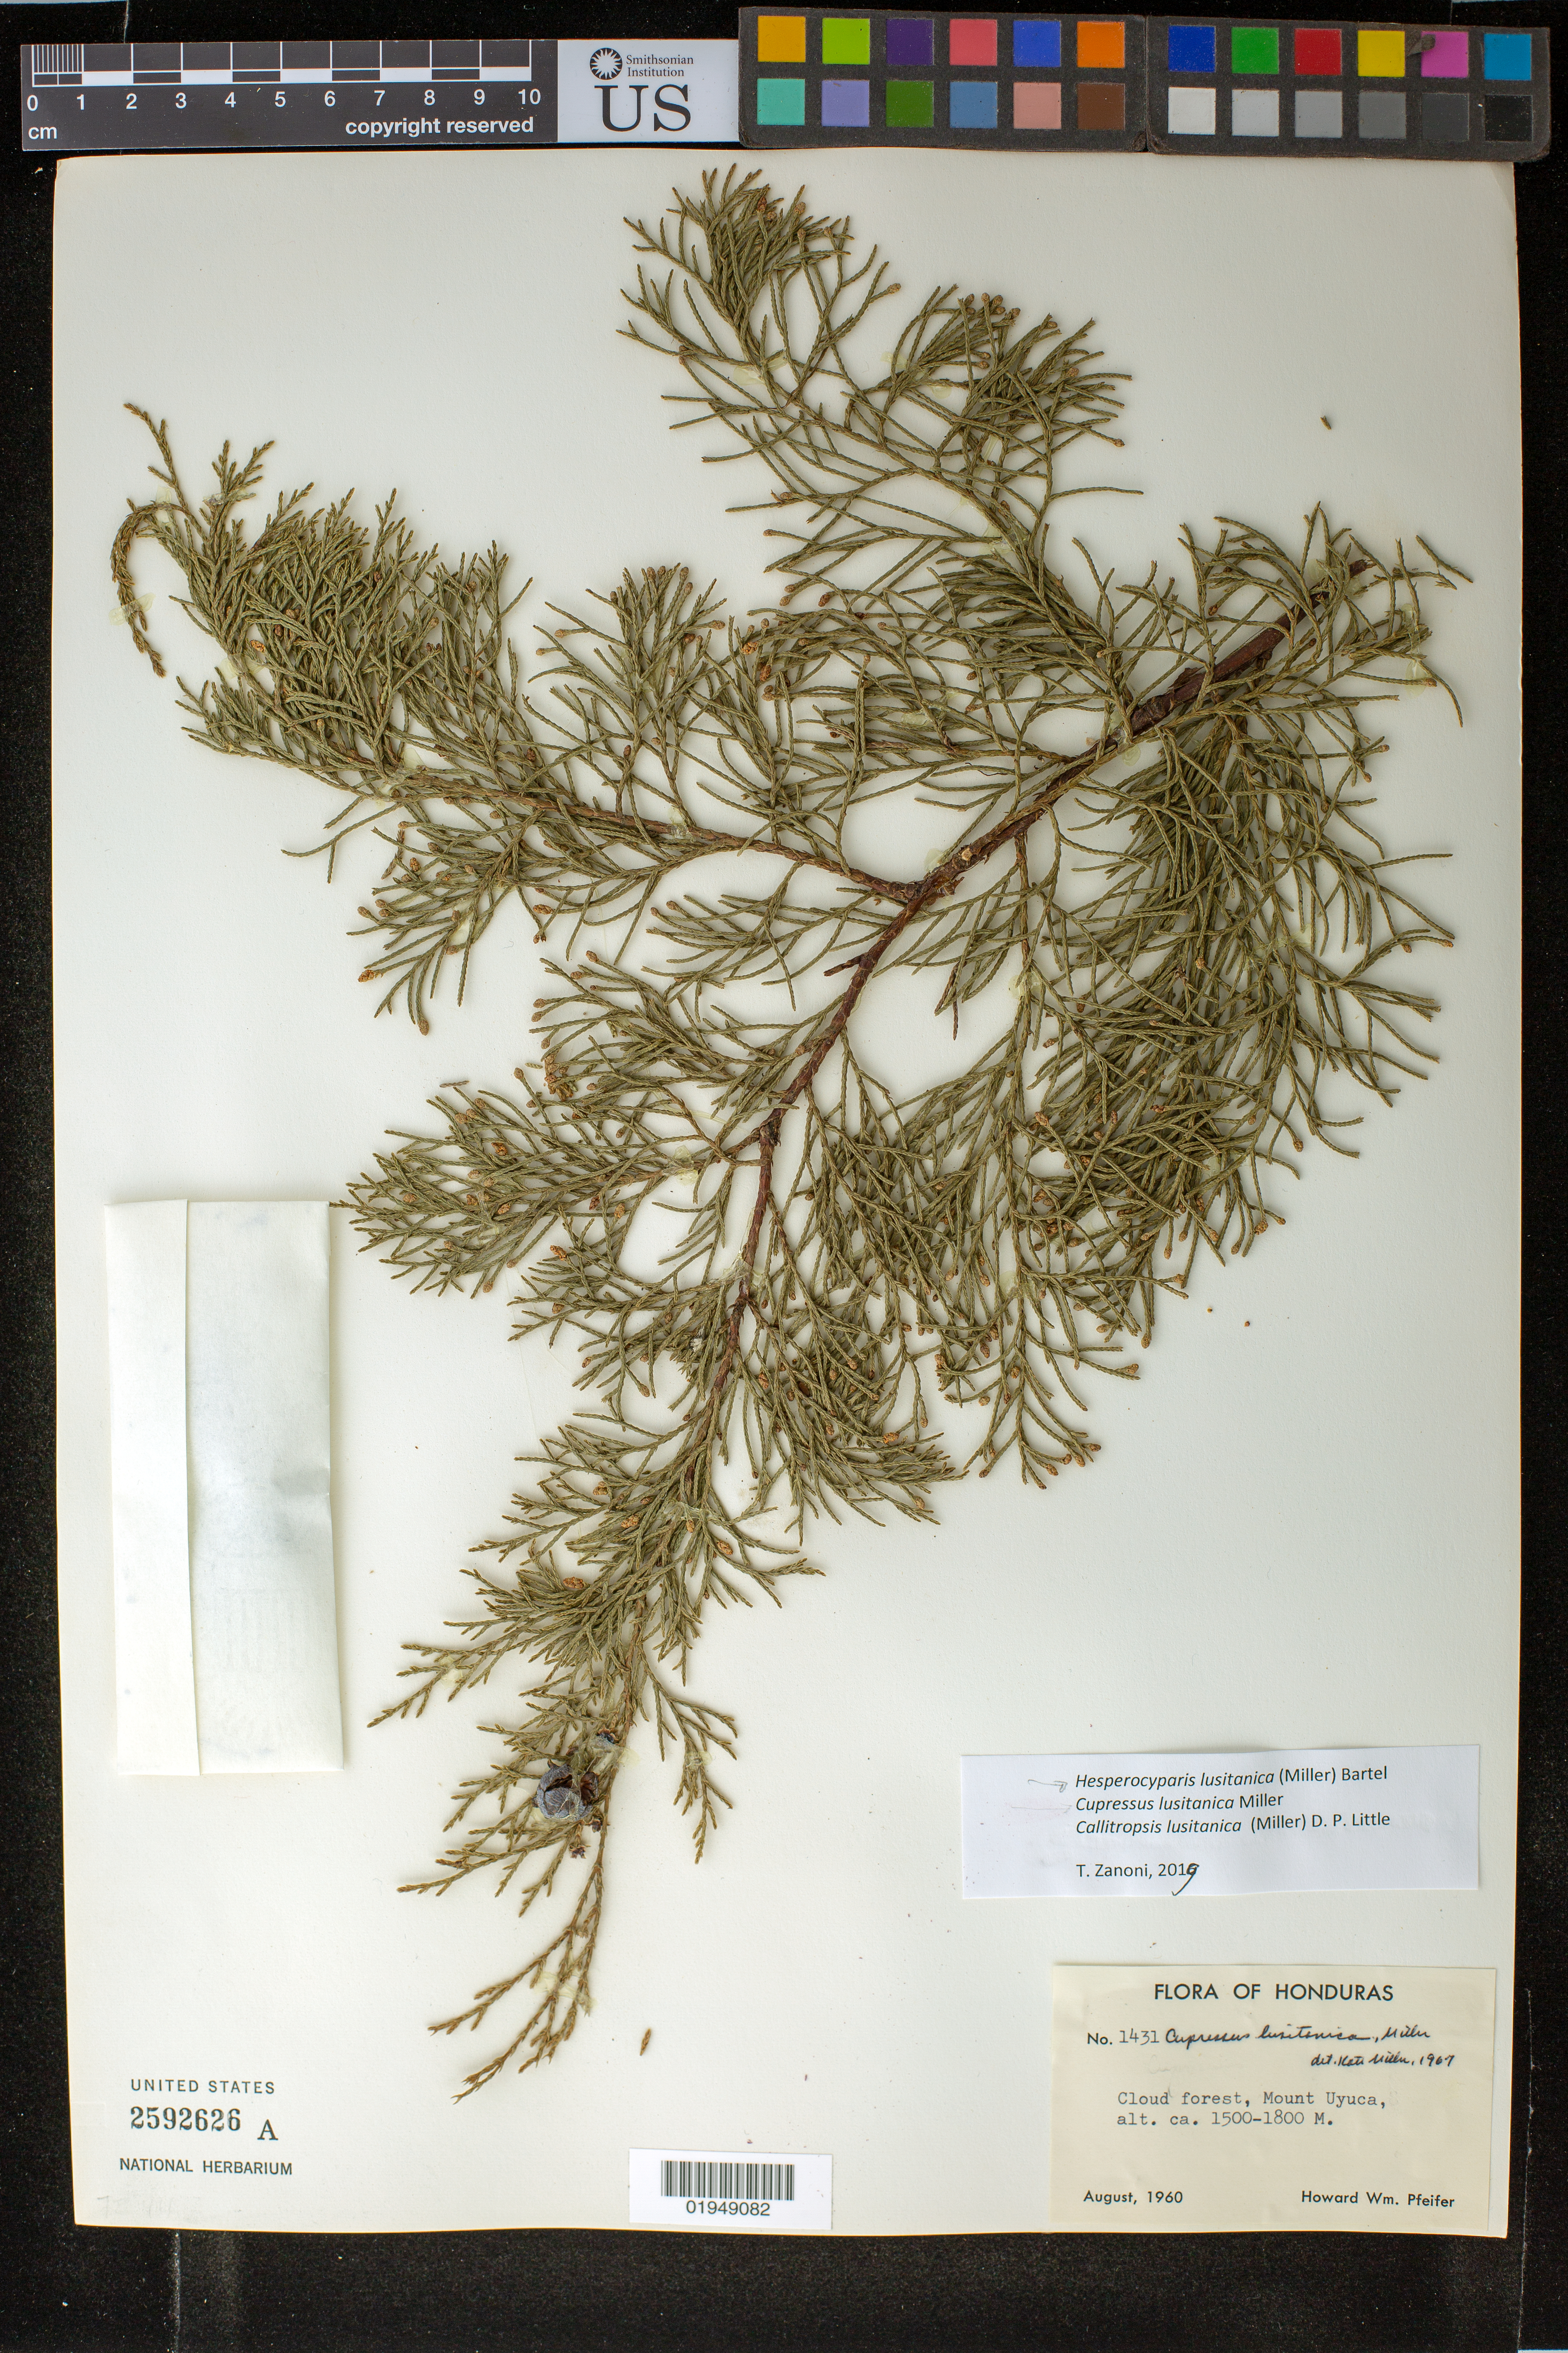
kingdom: Plantae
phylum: Tracheophyta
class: Pinopsida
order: Pinales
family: Cupressaceae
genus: Hesperocyparis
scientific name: Hesperocyparis lusitanica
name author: (Miller) Bartel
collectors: H. W. Pfeifer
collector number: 1431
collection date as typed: Aug 1960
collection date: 1960-08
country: Honduras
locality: Mount Uyuca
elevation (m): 1500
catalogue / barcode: US 2592626A